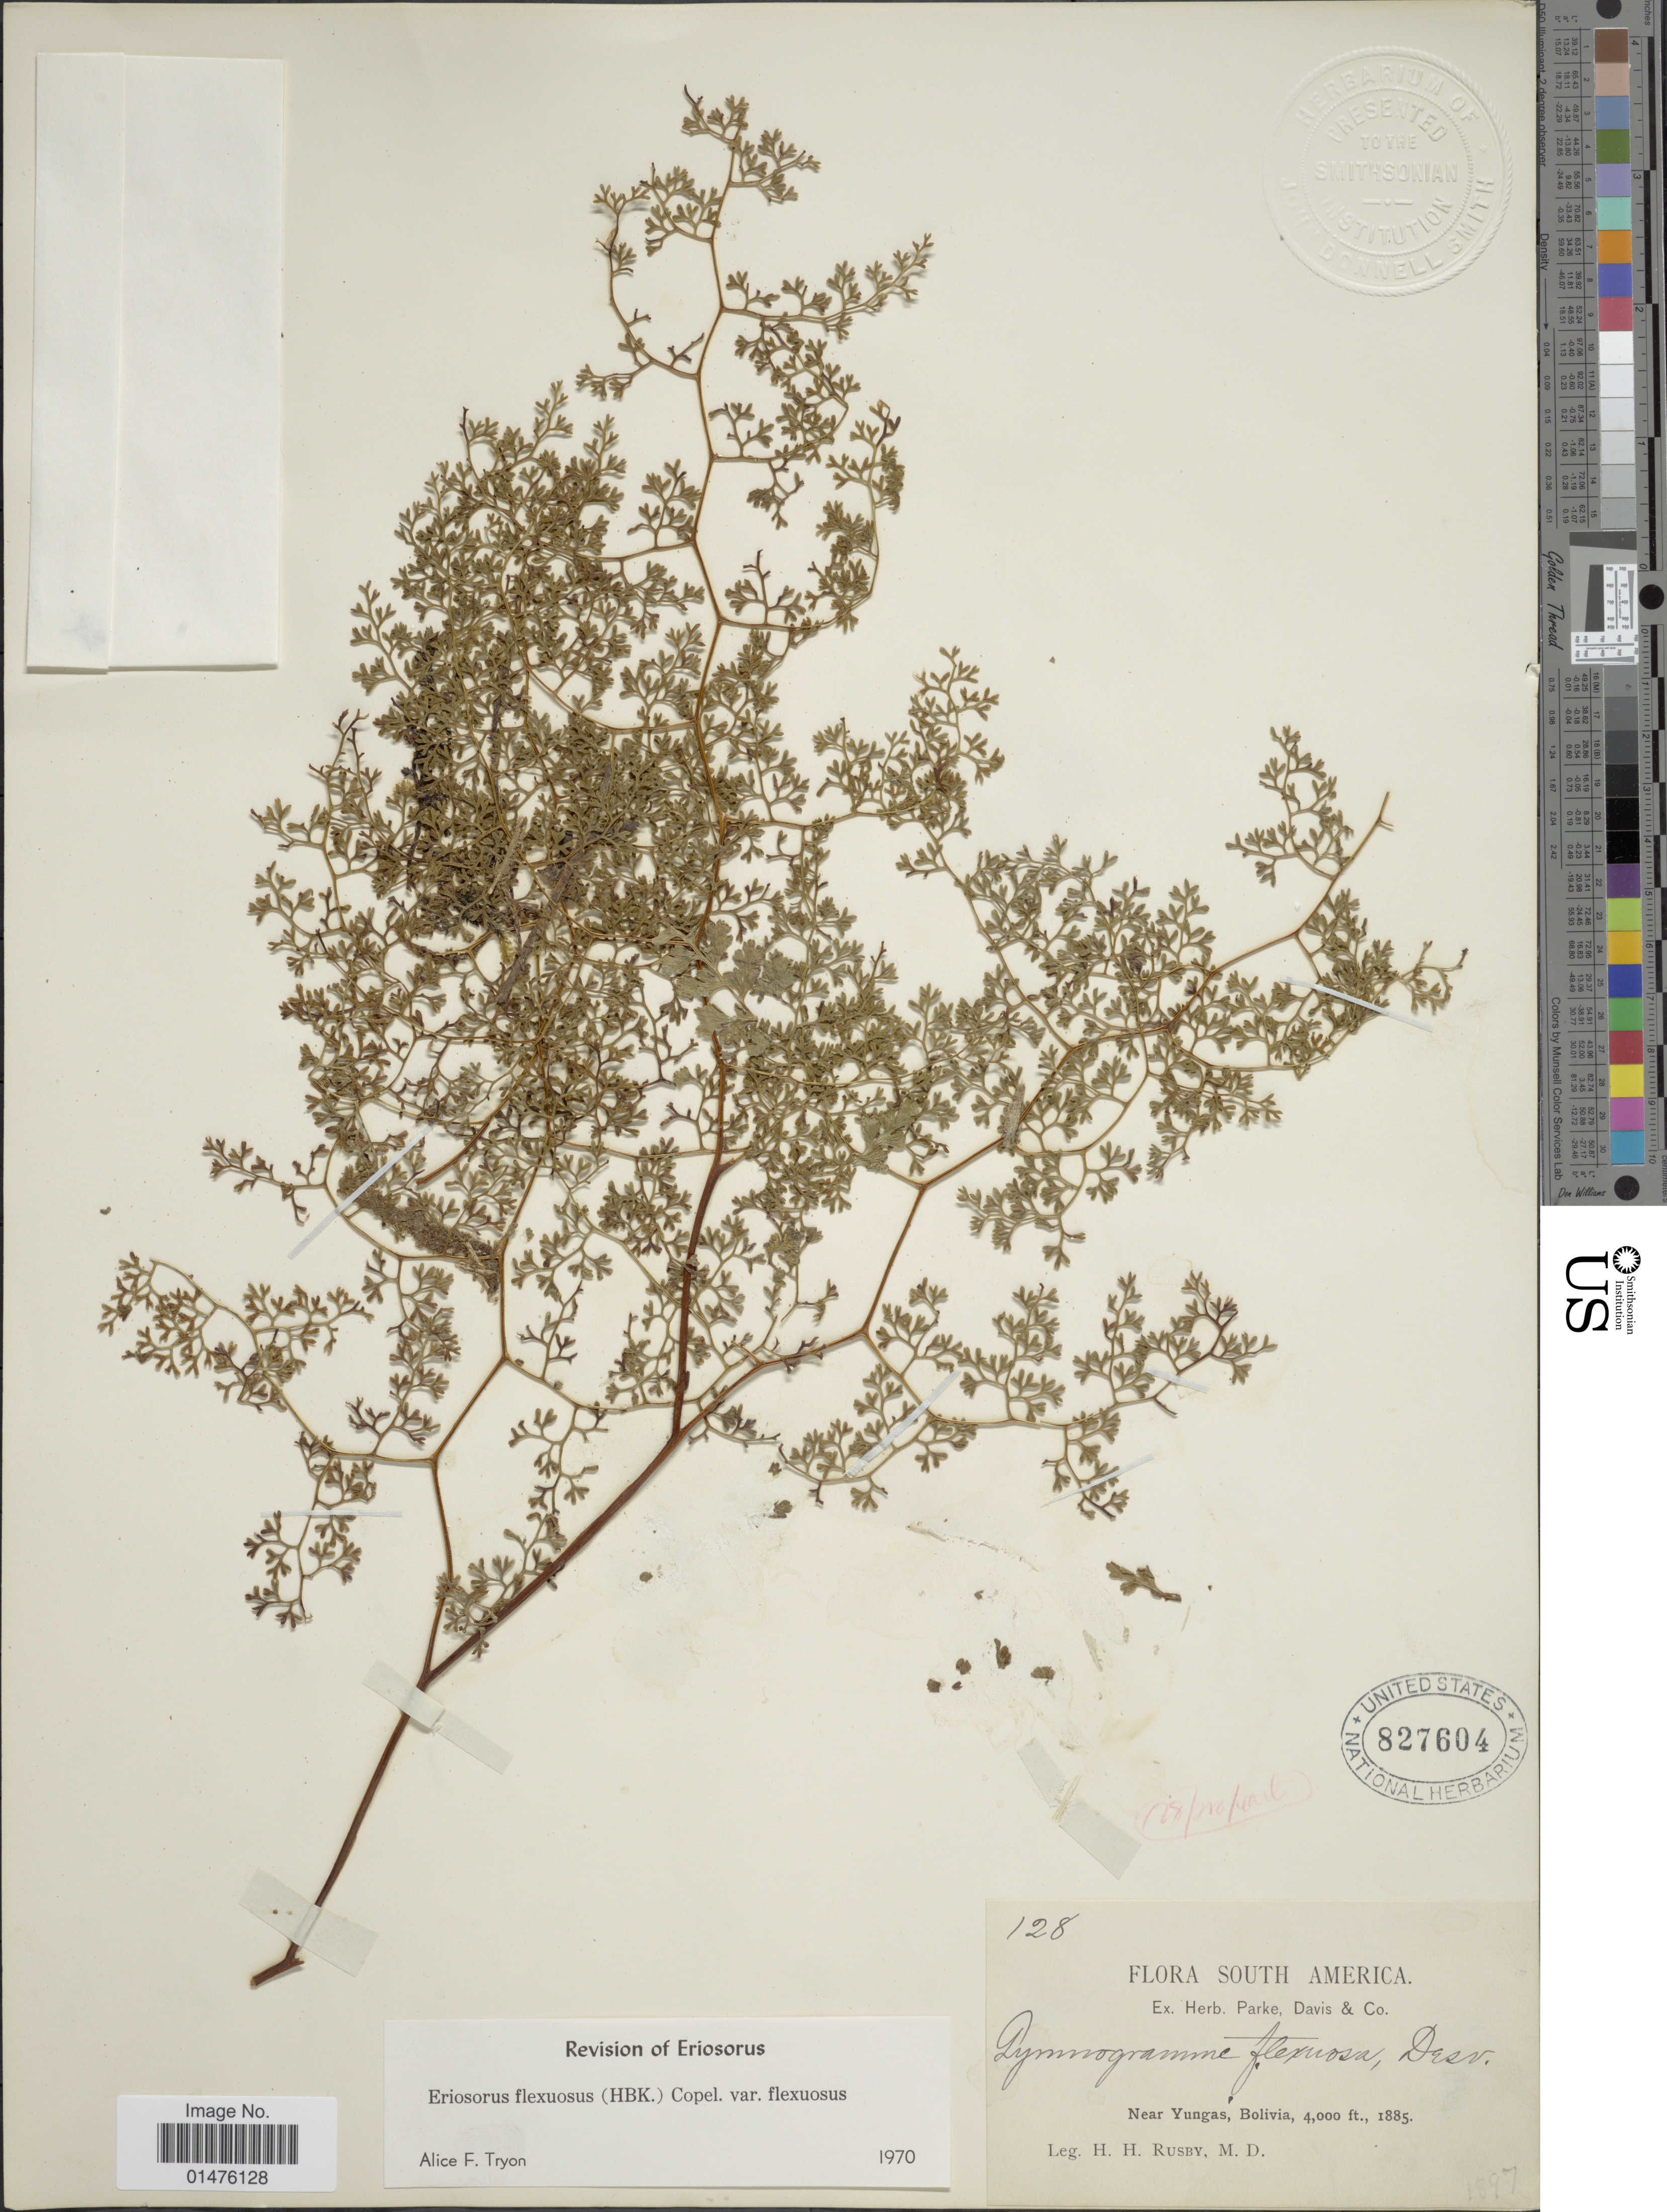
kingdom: Plantae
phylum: Tracheophyta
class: Polypodiopsida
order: Polypodiales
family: Pteridaceae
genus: Jamesonia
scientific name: Jamesonia flexuosa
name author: (Humb. & Bonpl.) Christenh.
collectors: H. H. Rusby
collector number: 128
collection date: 1885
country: Bolivia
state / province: La Paz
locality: Near Yungas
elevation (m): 1219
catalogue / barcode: US 827604